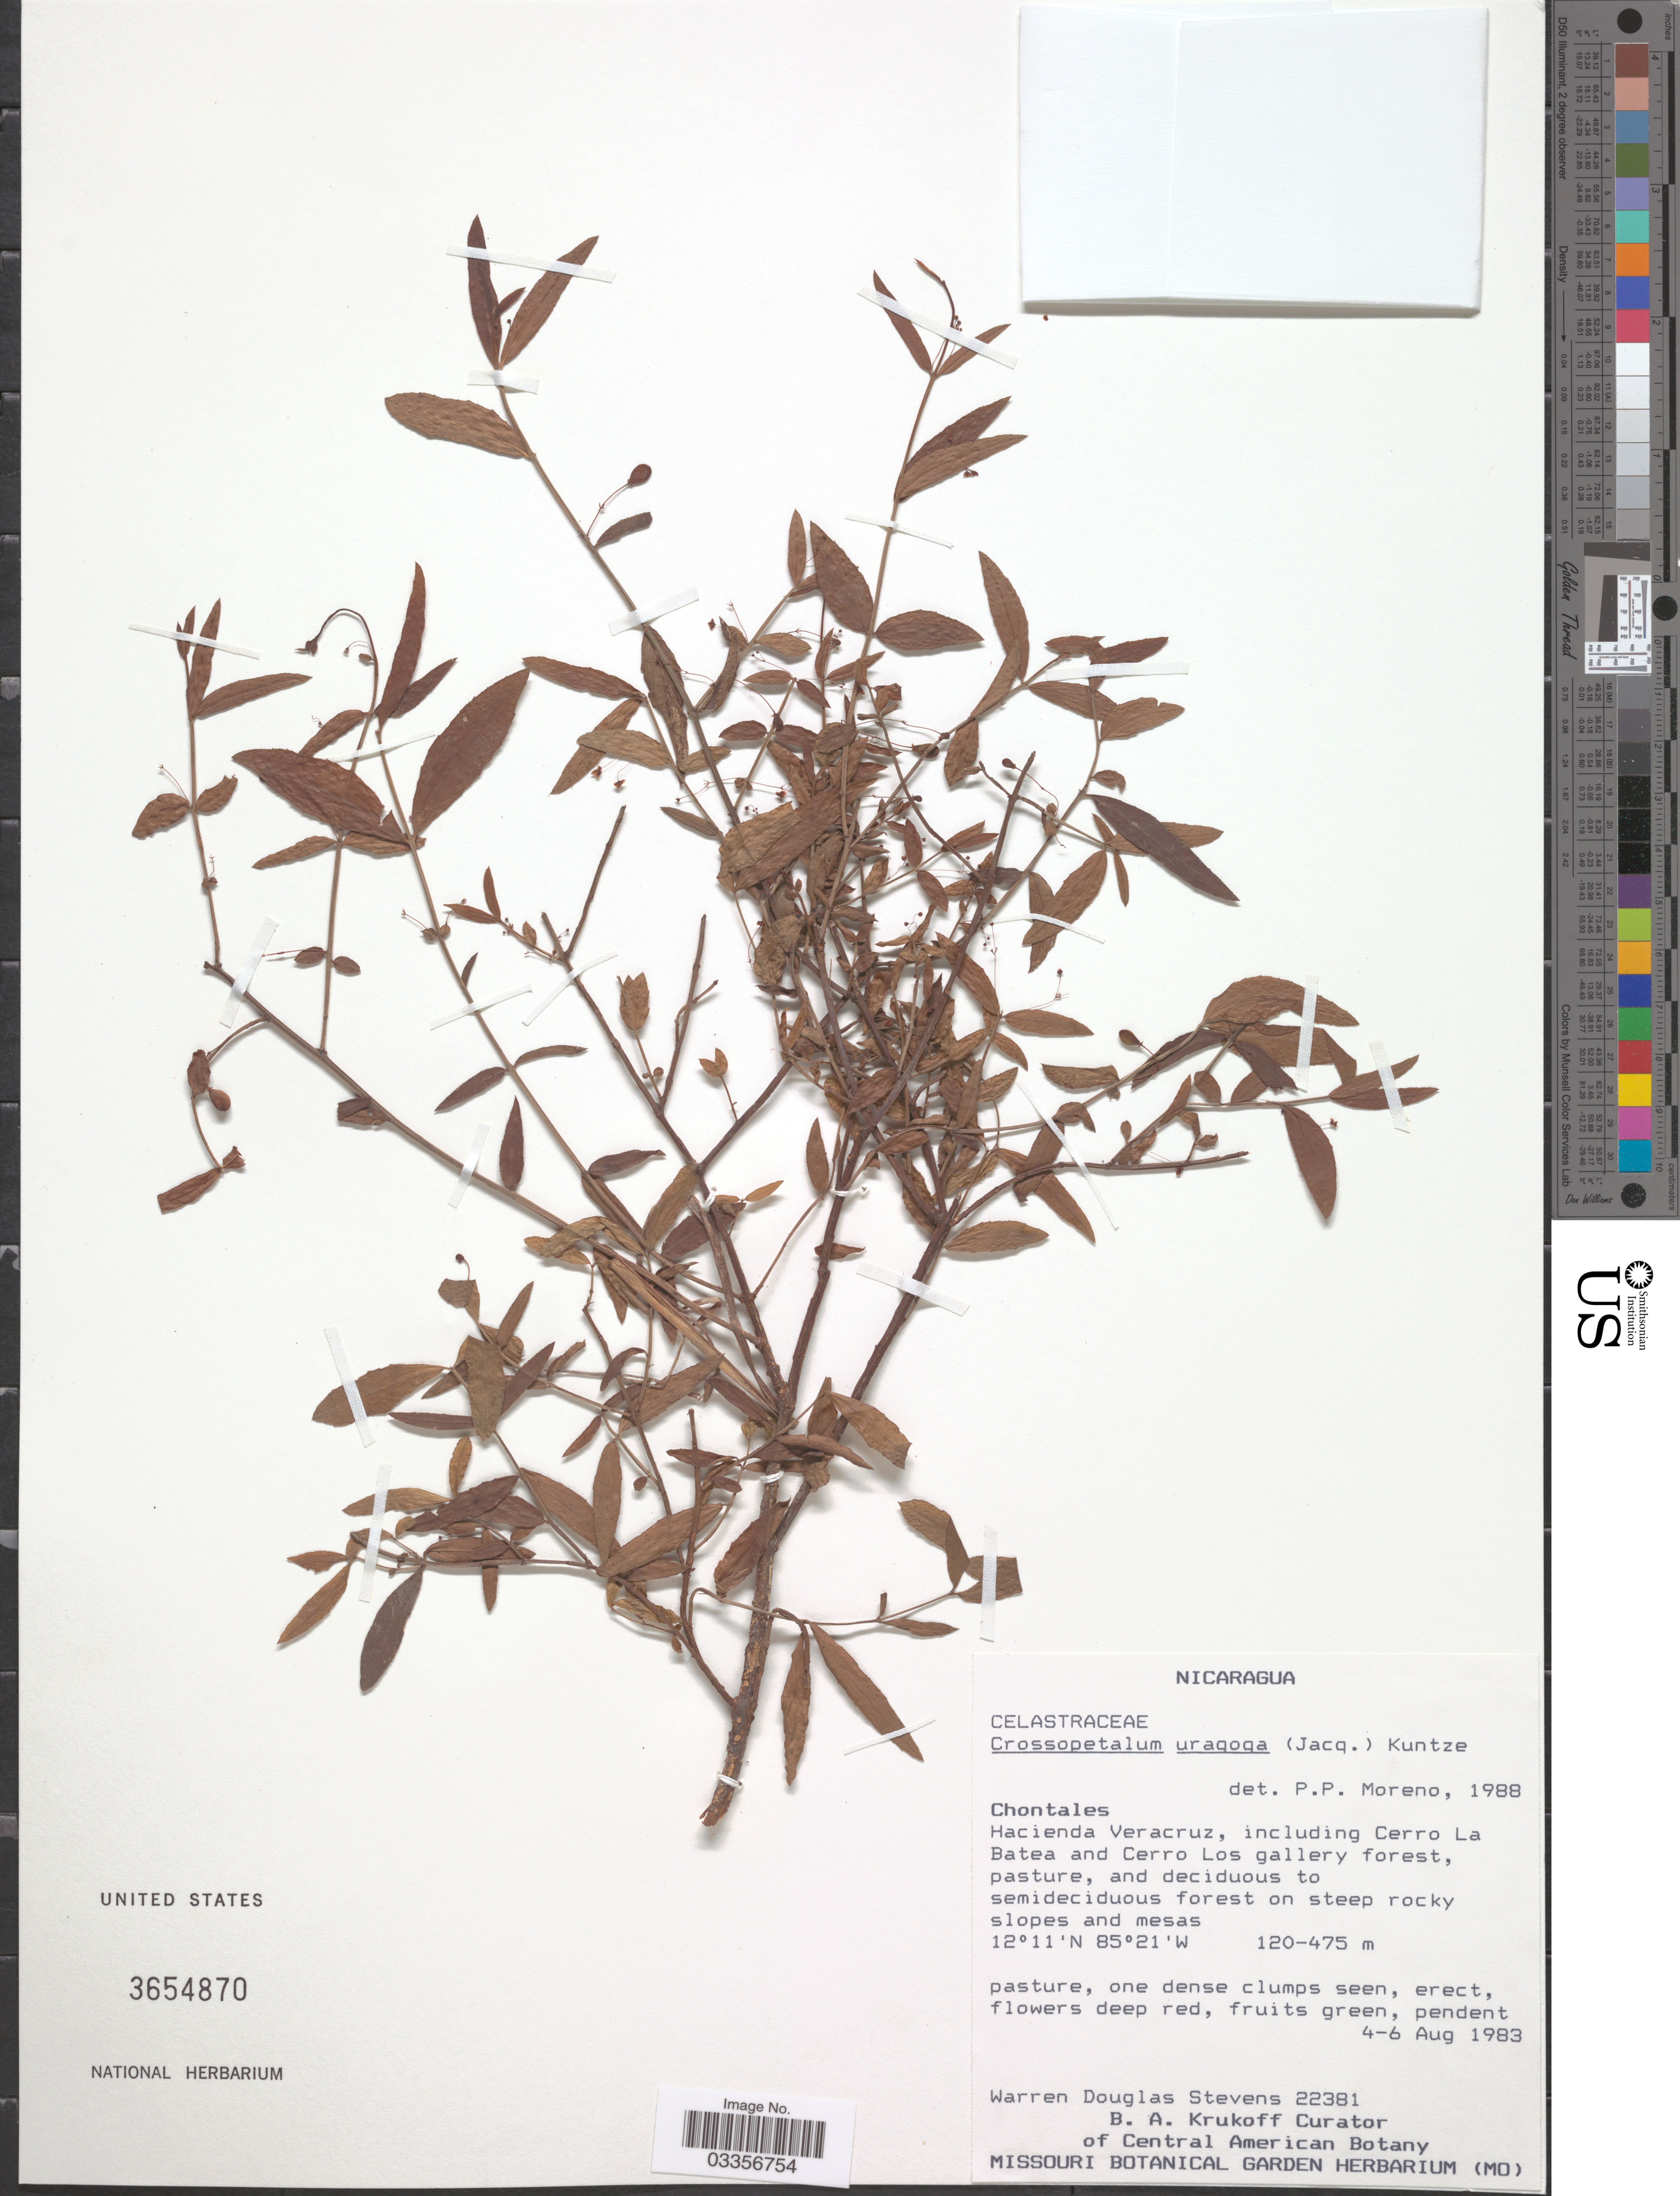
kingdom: Plantae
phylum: Tracheophyta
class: Magnoliopsida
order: Celastrales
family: Celastraceae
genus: Crossopetalum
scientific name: Crossopetalum uragoga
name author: (Jacq.) Kuntze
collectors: W. D. Stevens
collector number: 22381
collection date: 1983-08-04/1983-08-06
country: Nicaragua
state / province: Chontales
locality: Hacienda Veracruz, including Cerro La Batea and Cerro Los gallery forest.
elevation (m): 120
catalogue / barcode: US 3654870